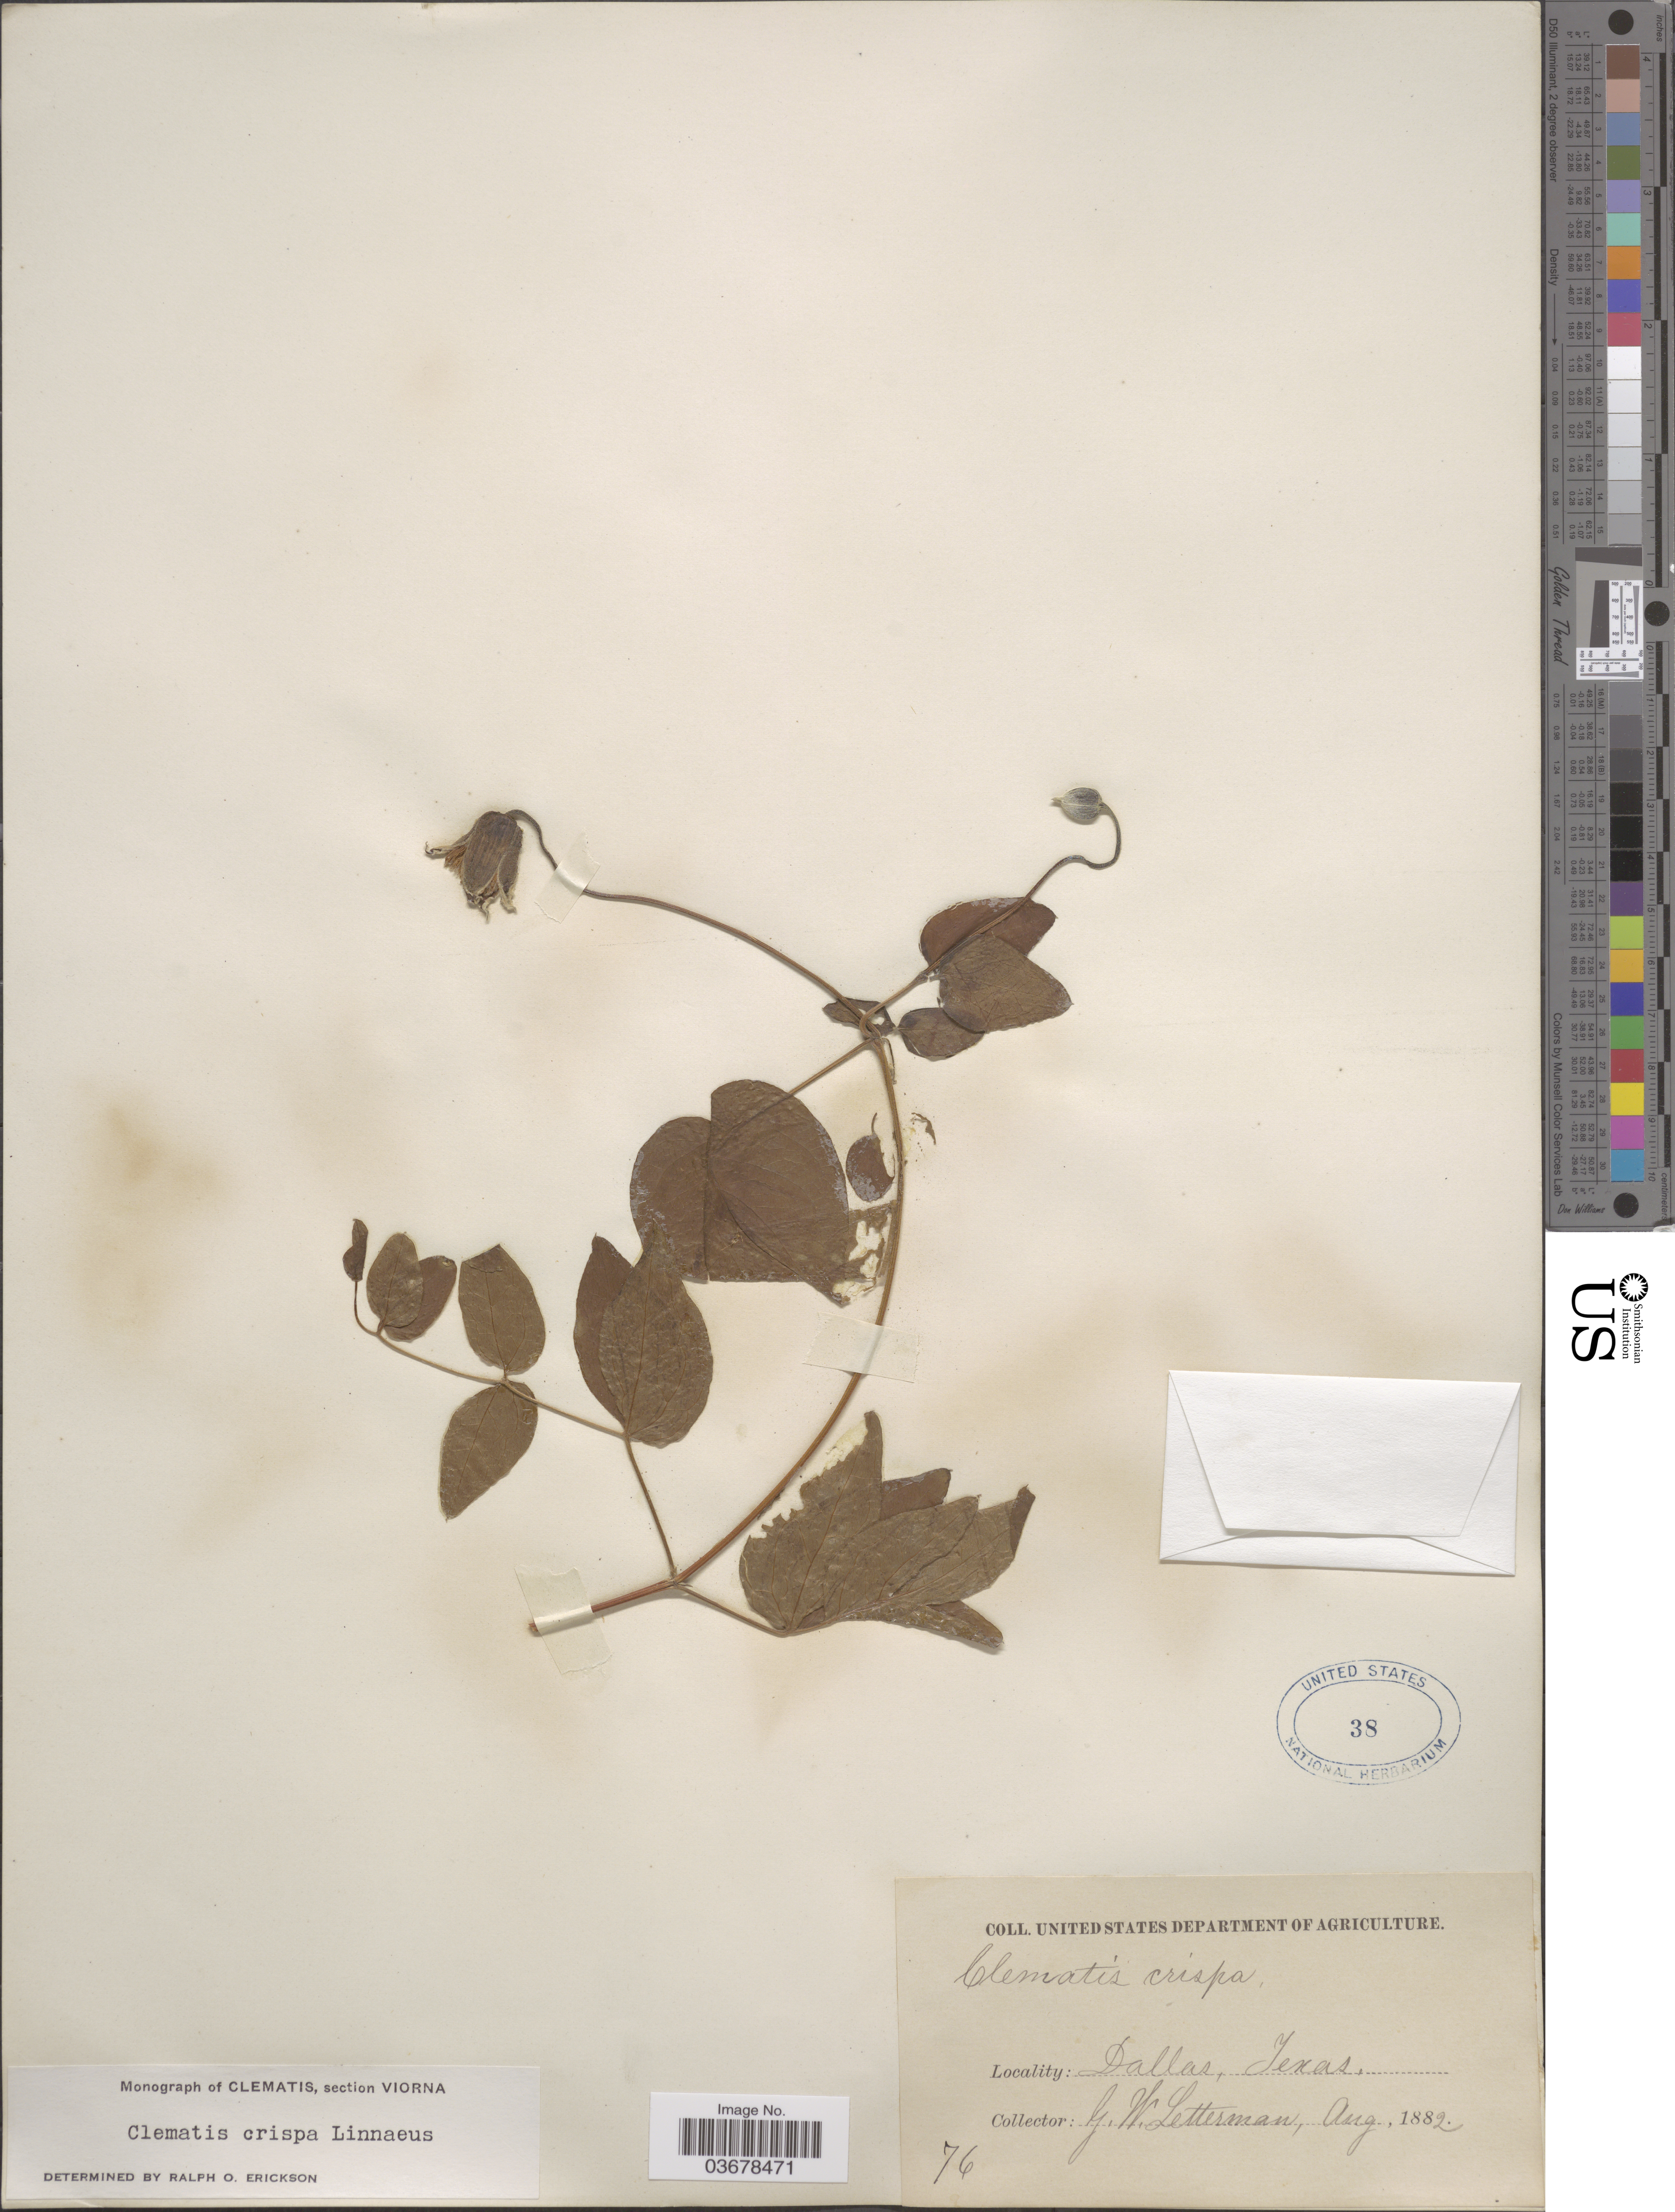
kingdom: Plantae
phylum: Tracheophyta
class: Magnoliopsida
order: Ranunculales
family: Ranunculaceae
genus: Clematis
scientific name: Clematis viorna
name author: L.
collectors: G. W. Letterman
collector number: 76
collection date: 1882-08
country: United States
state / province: Texas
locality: Dallas.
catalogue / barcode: US 38